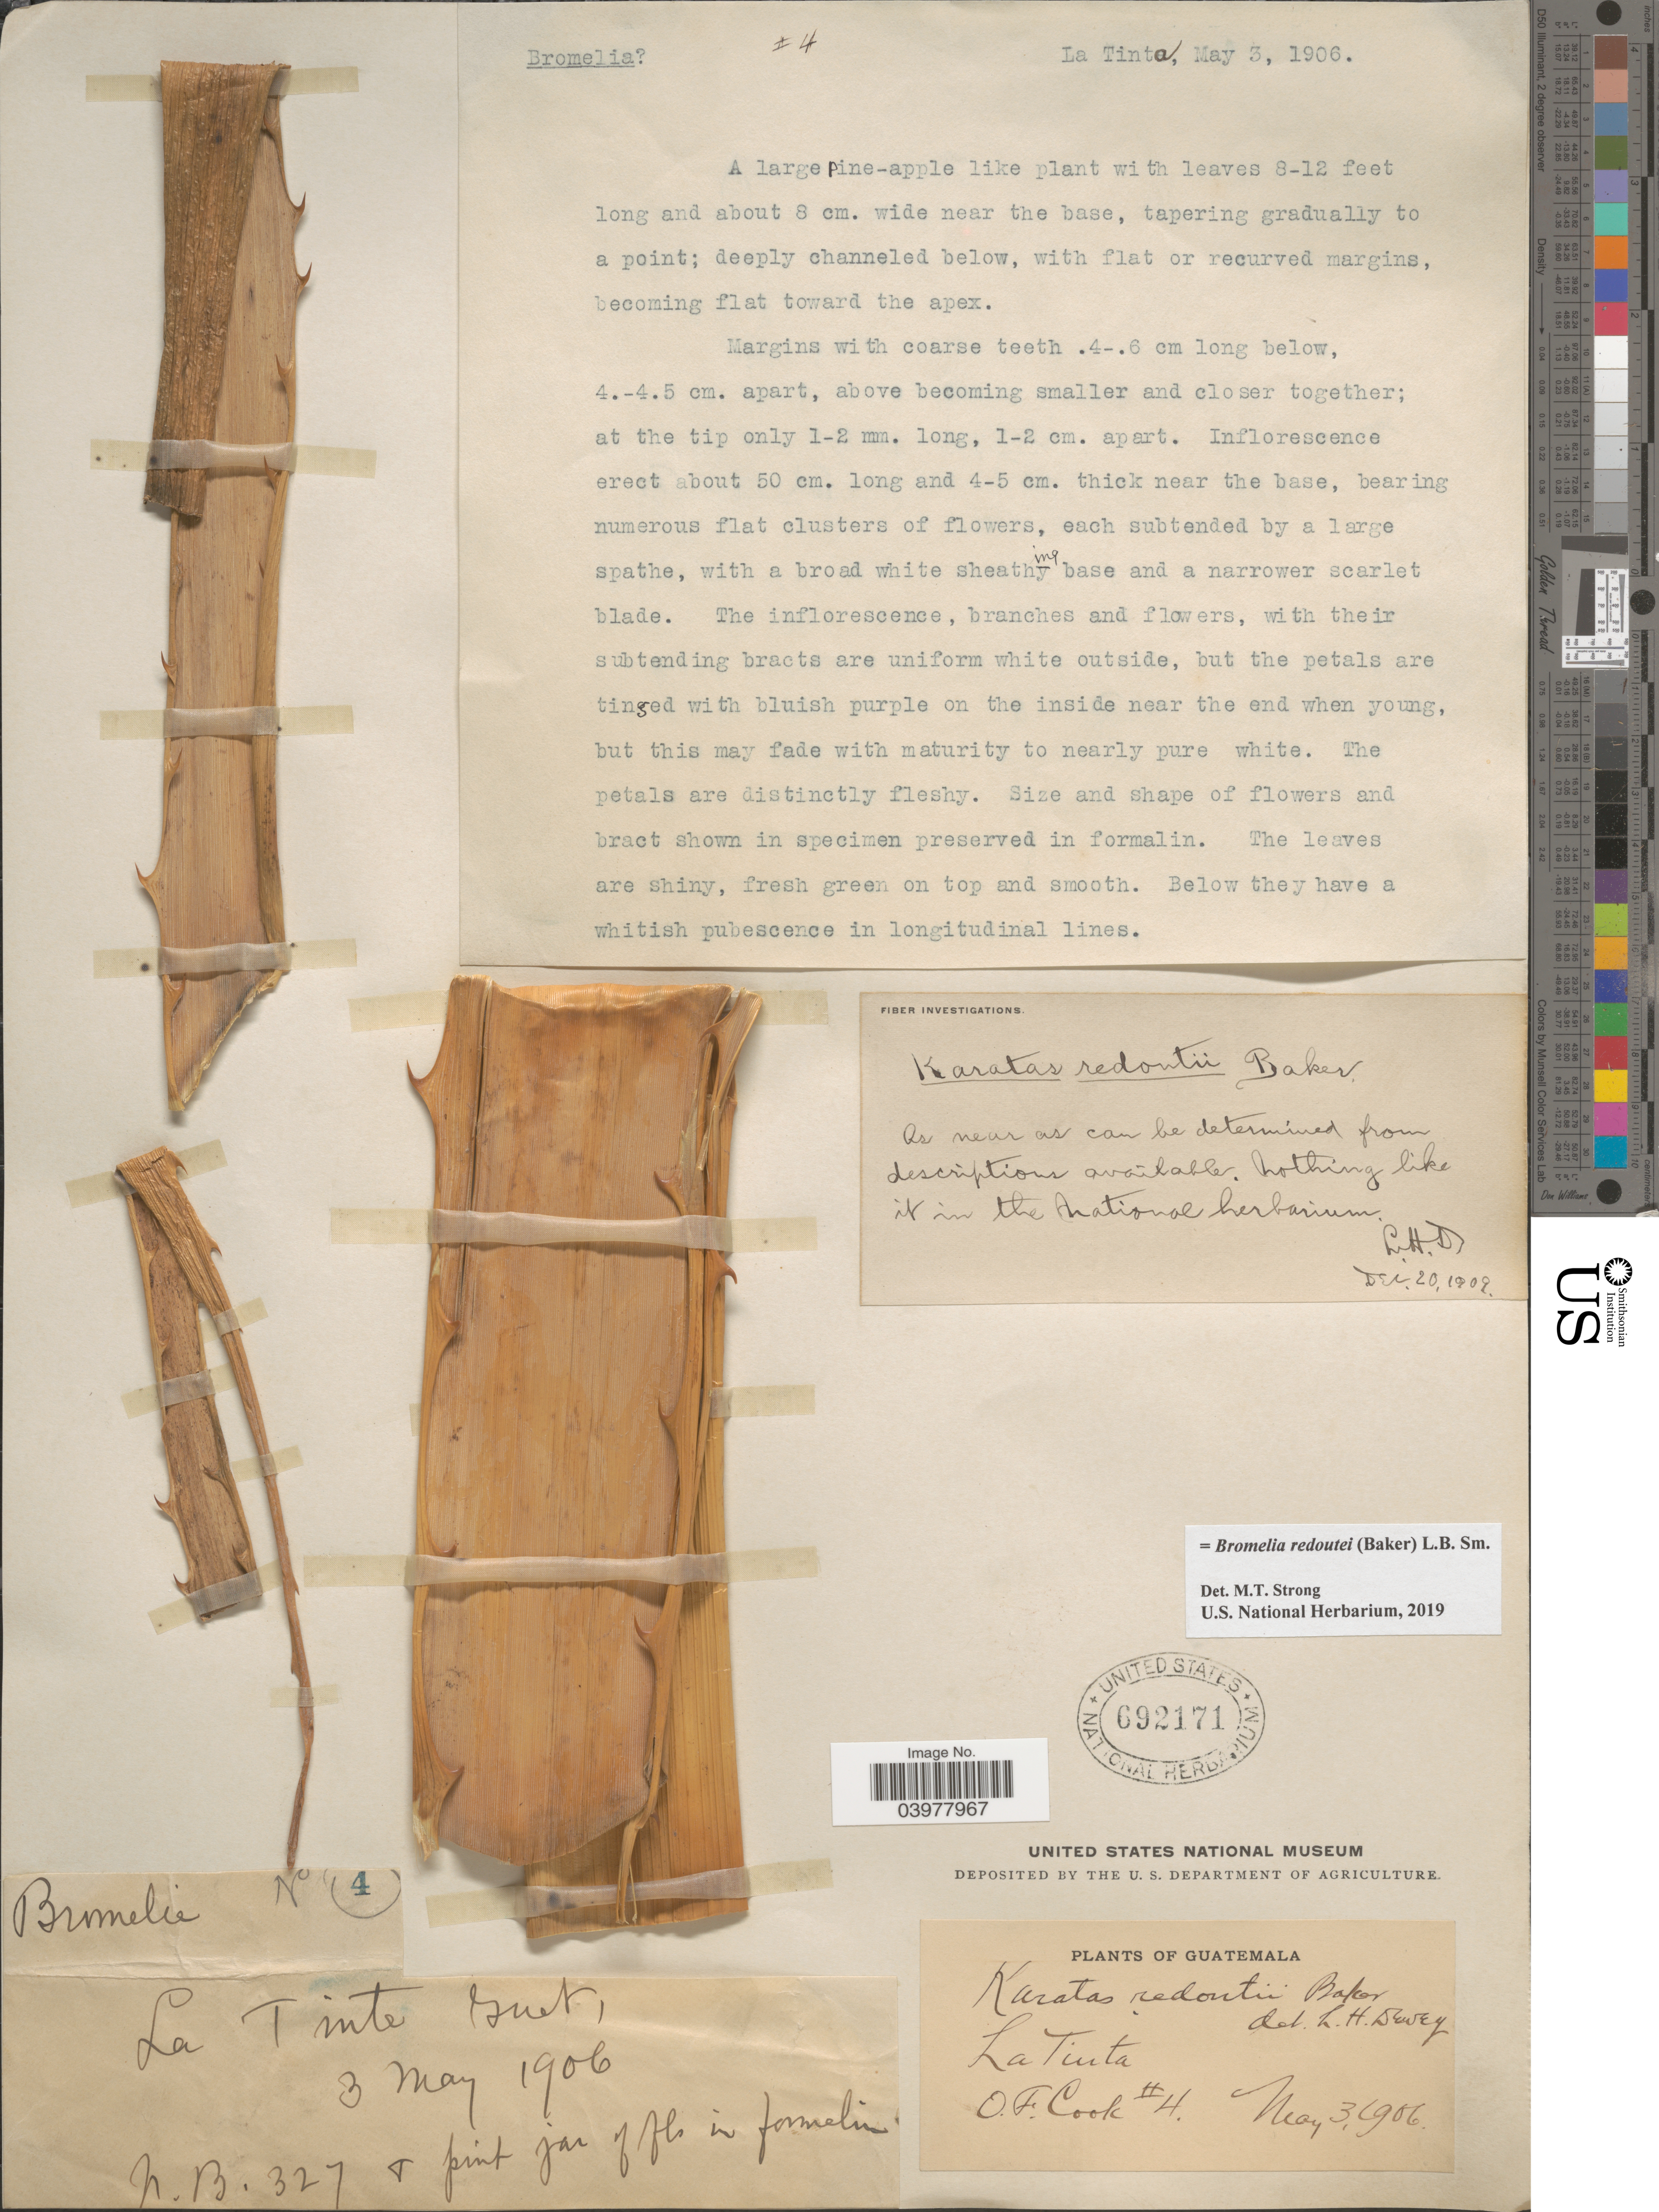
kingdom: Plantae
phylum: Tracheophyta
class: Liliopsida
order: Poales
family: Bromeliaceae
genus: Bromelia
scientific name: Bromelia redoutei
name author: (Baker) L.B. Sm.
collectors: O. F. Cook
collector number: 4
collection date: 1906-05-03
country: Guatemala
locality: La Tinta.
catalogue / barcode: US 692171